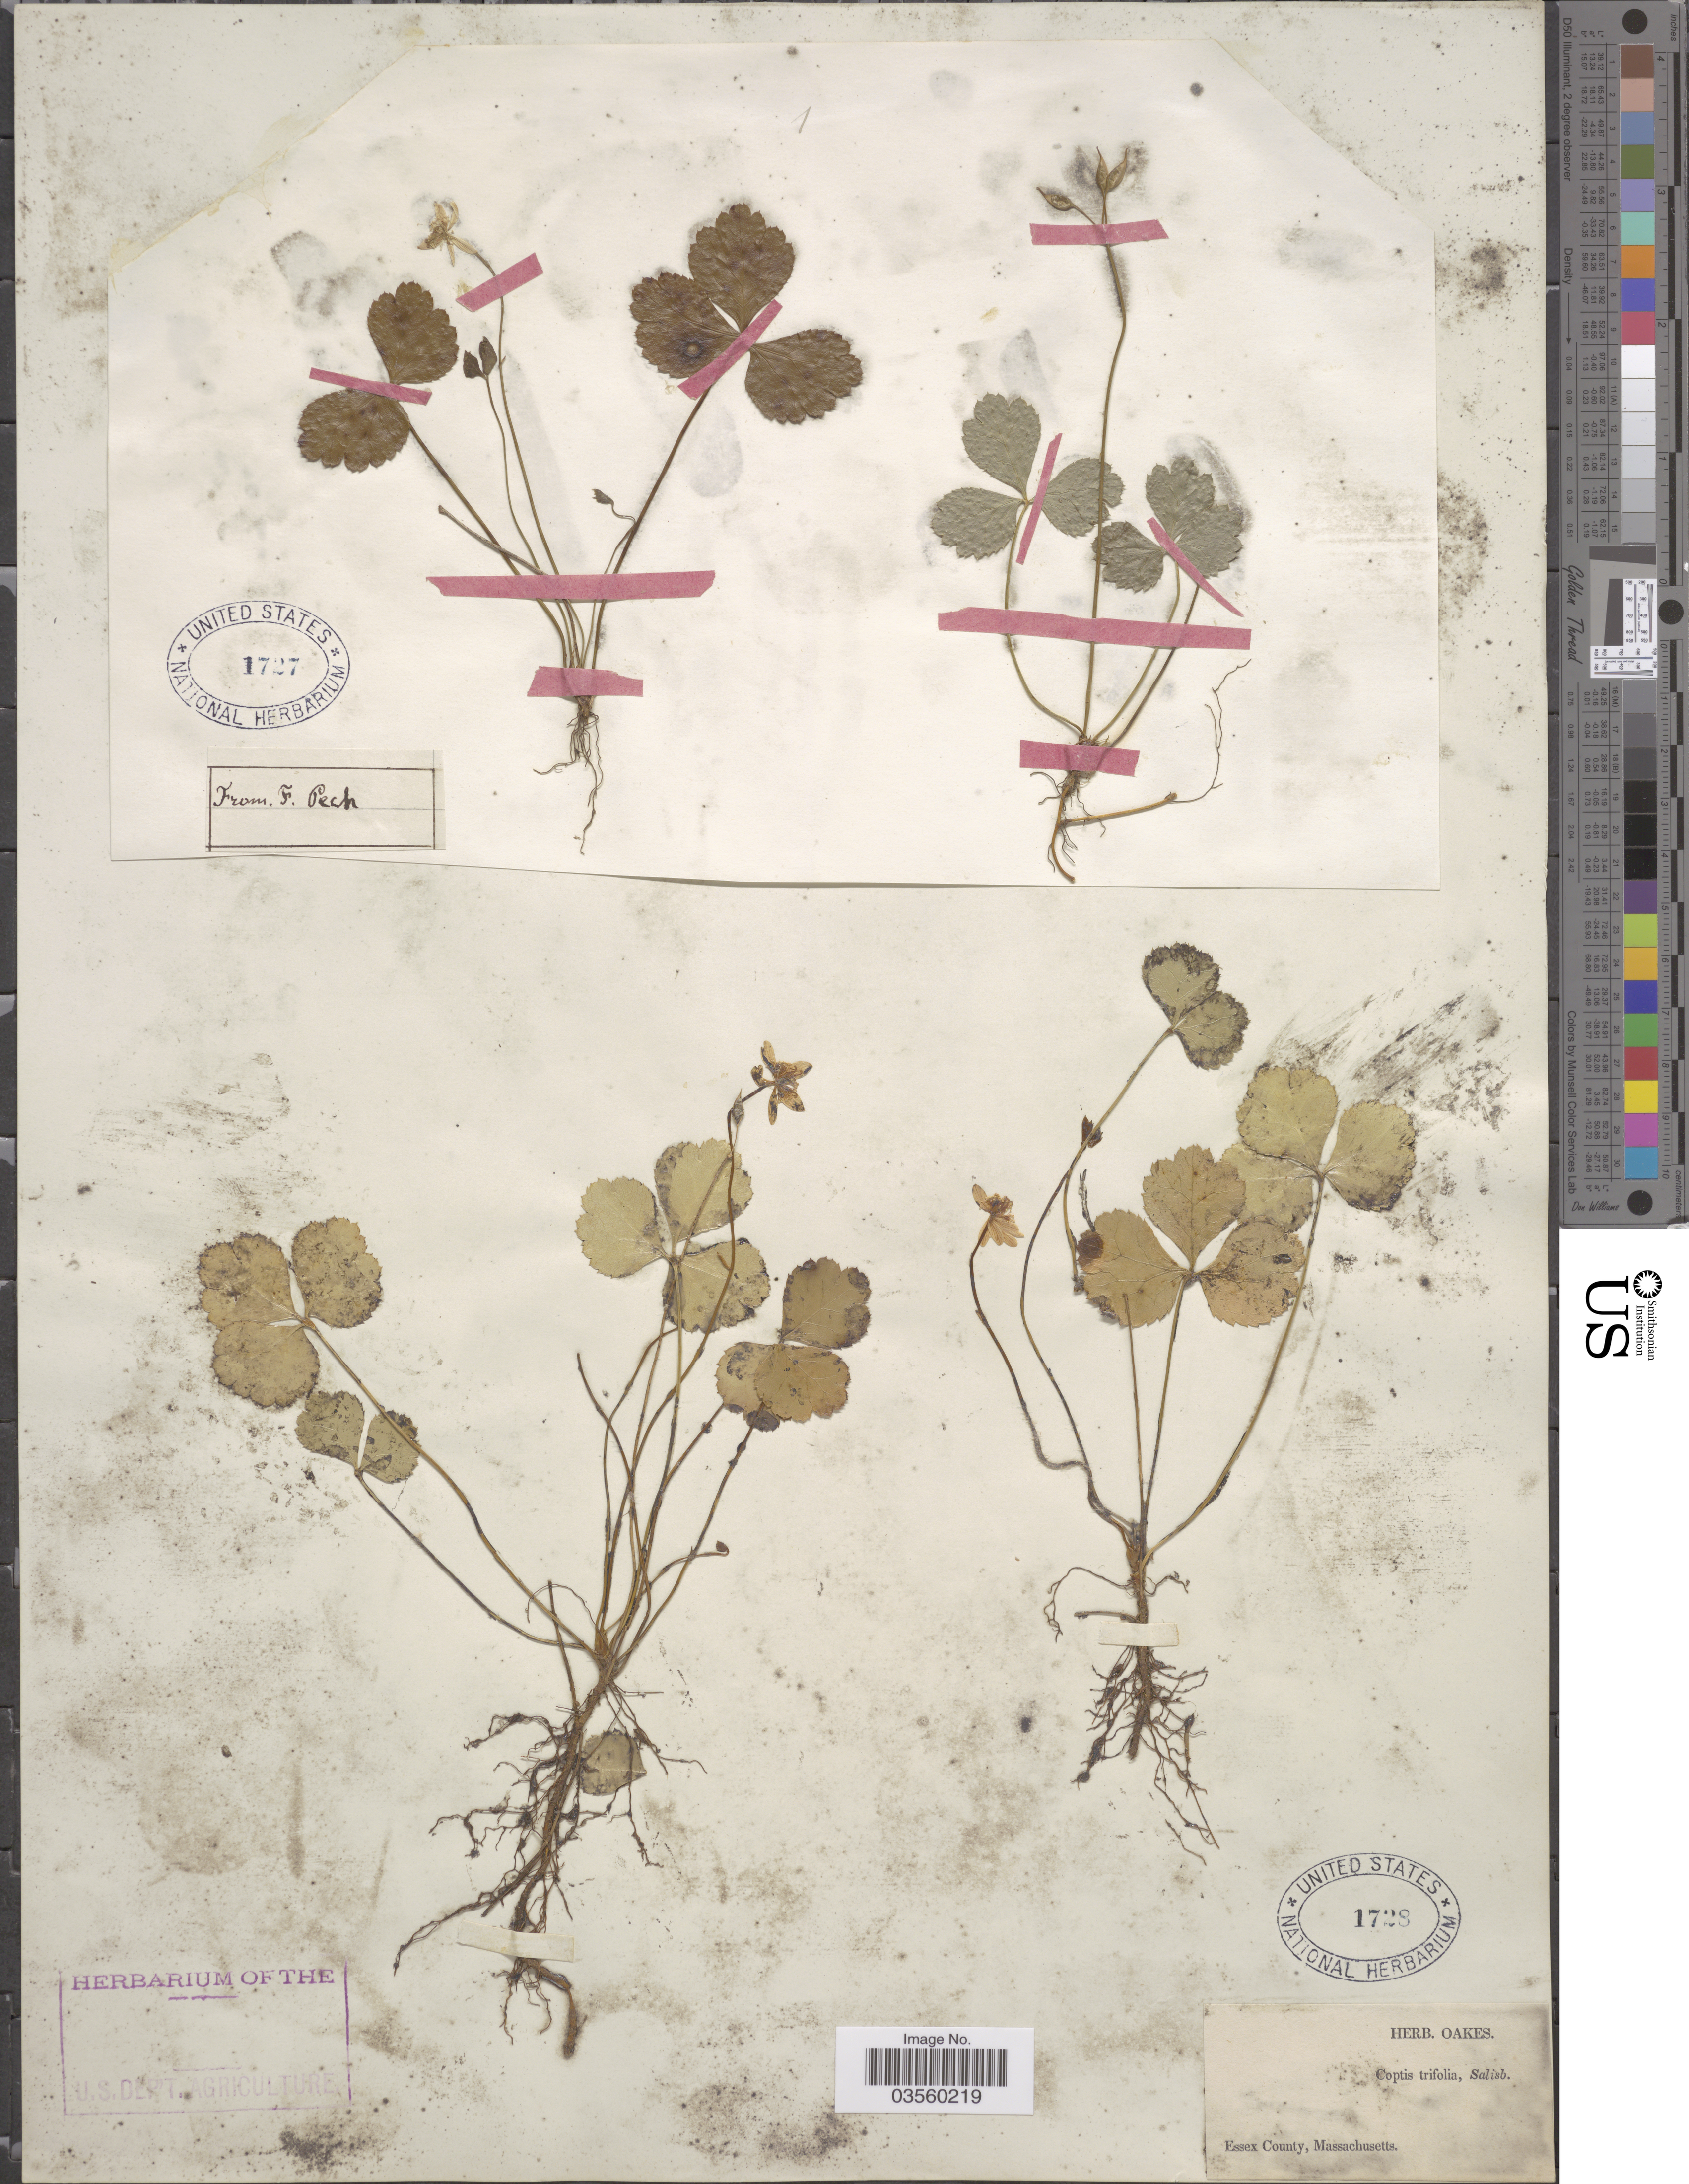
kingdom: Plantae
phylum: Tracheophyta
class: Magnoliopsida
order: Ranunculales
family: Ranunculaceae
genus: Coptis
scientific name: Coptis trifolia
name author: (L.) Salisb.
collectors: ex herb. Oakes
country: United States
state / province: Massachusetts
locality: Essex County.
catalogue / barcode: US 1728